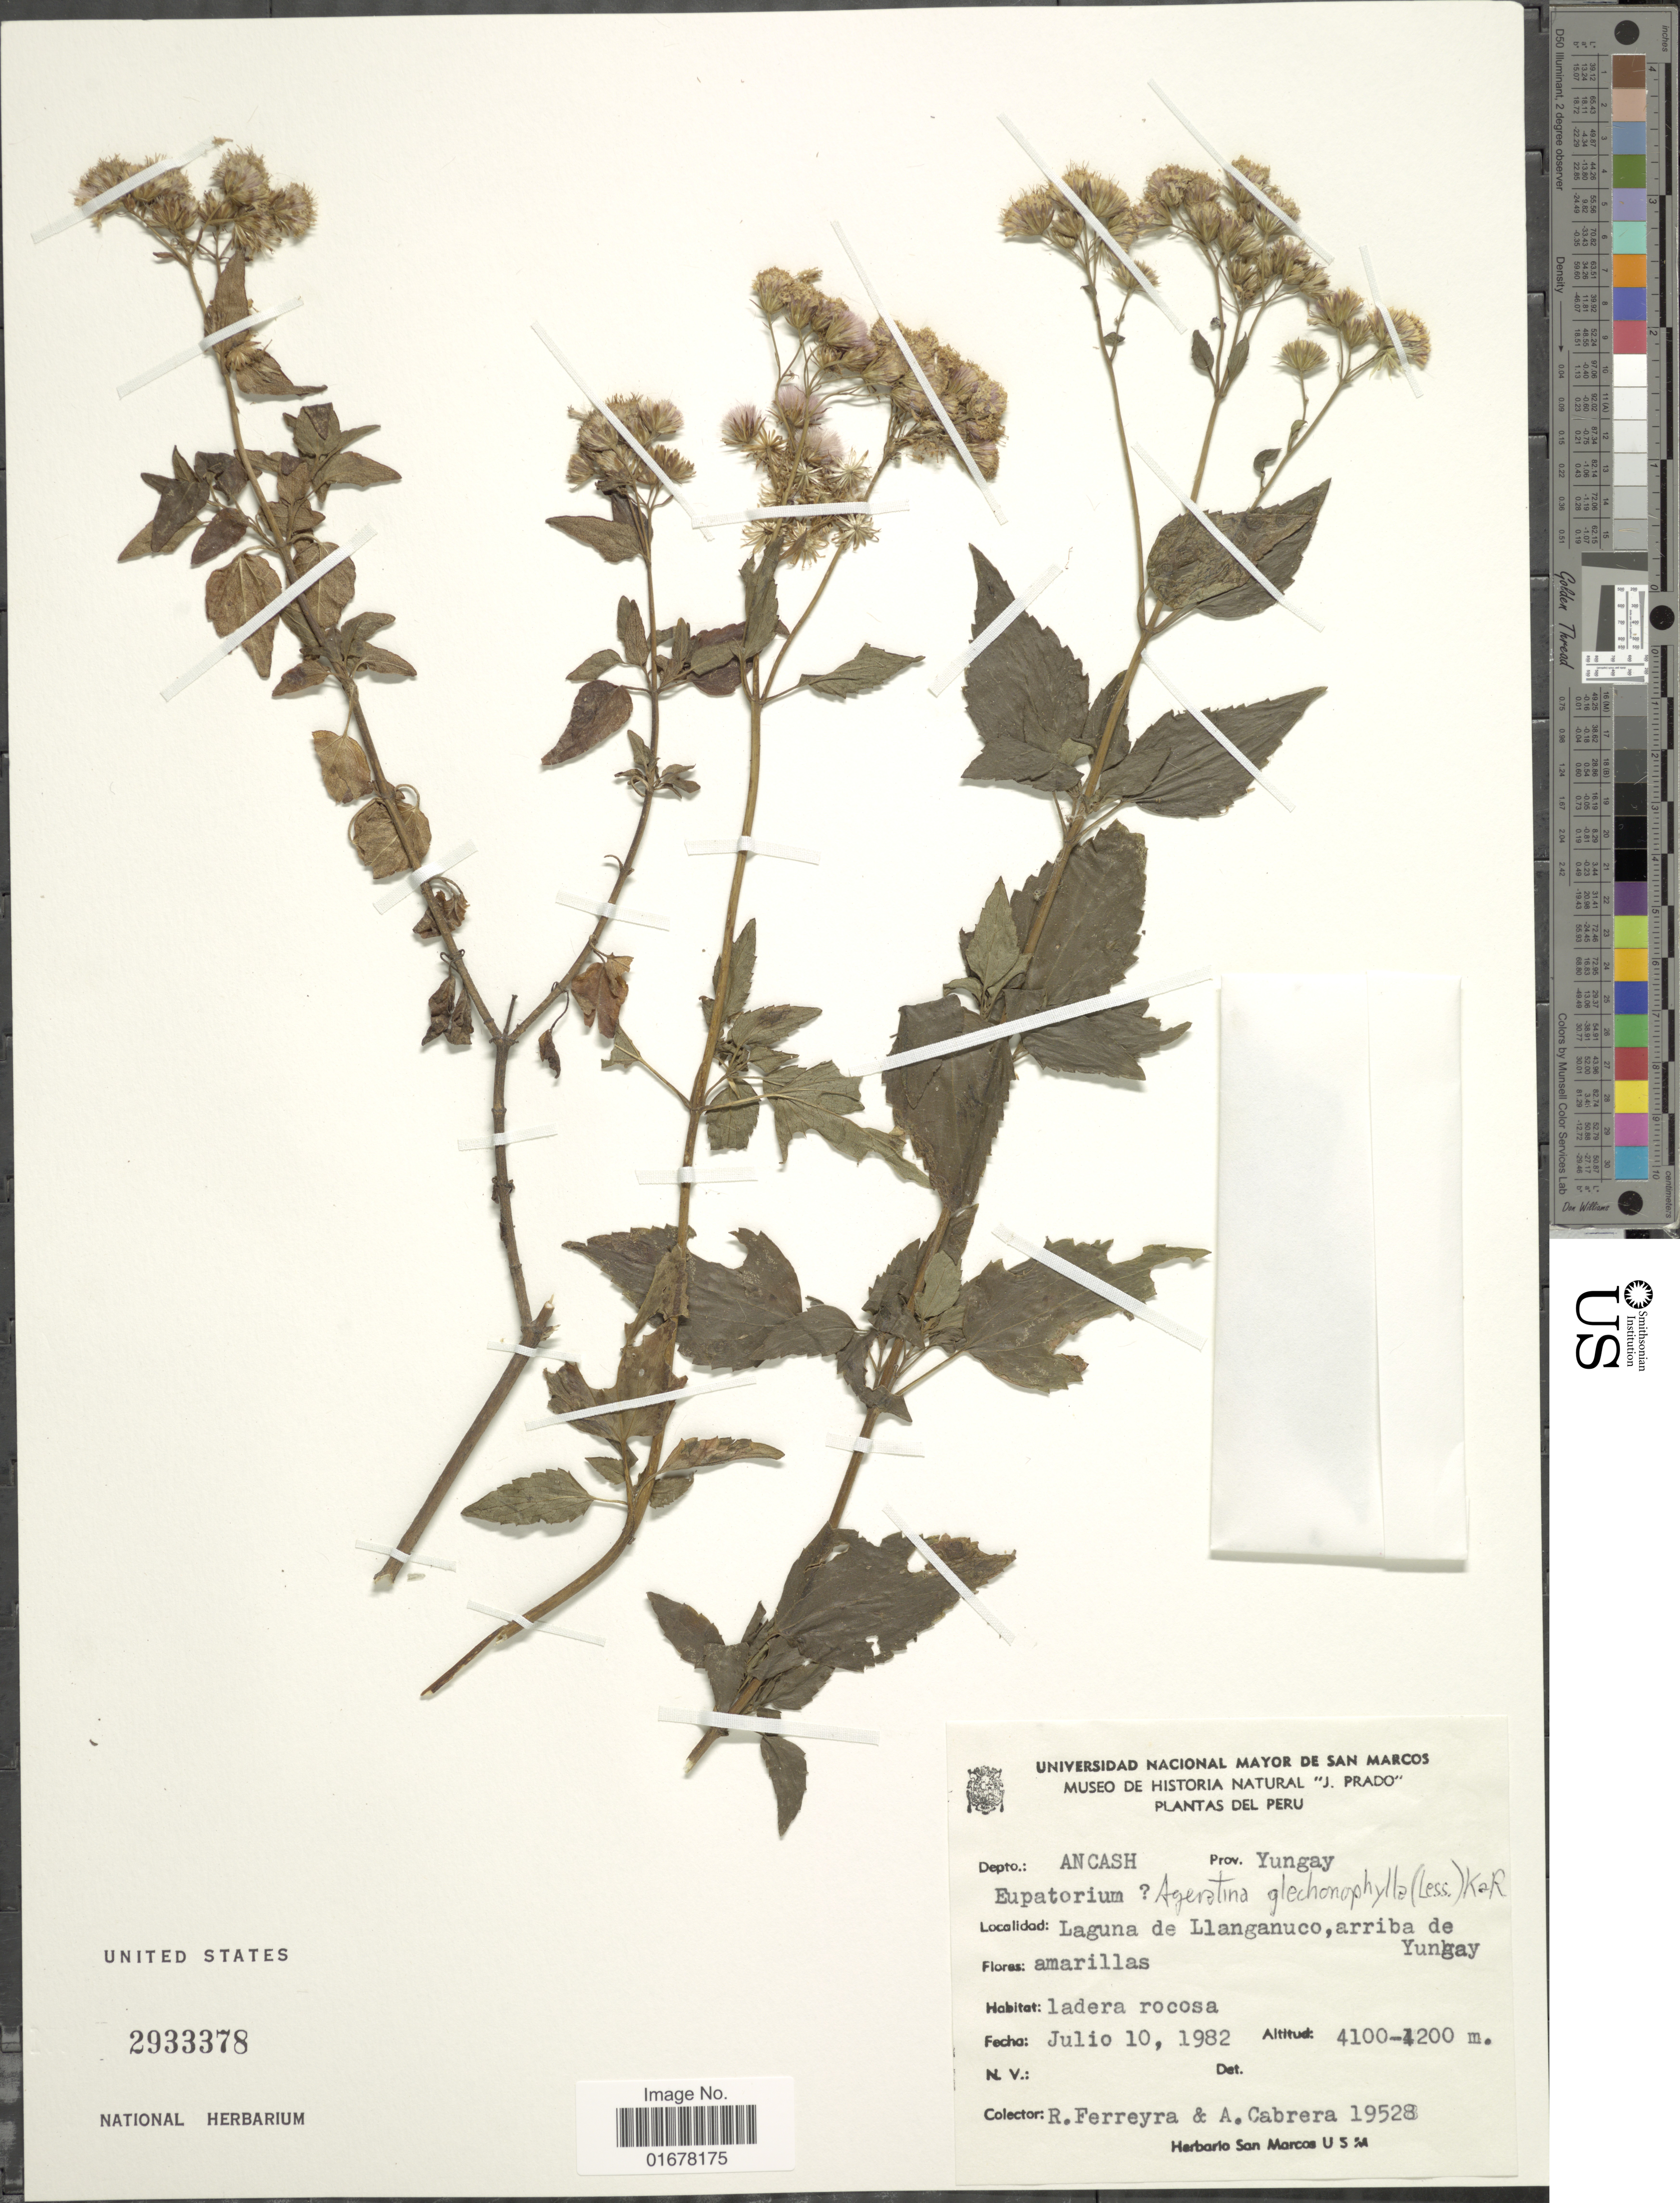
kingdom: Plantae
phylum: Tracheophyta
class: Magnoliopsida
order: Asterales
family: Asteraceae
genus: Ageratina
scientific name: Ageratina azangaroensis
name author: (Sch. Bip. ex Wedd.) R.M. King & H. Rob.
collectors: R. A. Ferreyra & A. Cabrera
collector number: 19528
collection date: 1982-07-10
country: Peru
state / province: Ancash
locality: Depto.: Ancash, Prov. Yungay, Laguna de Llanganuco, arriba de Yungay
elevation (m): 4100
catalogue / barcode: US 2933378